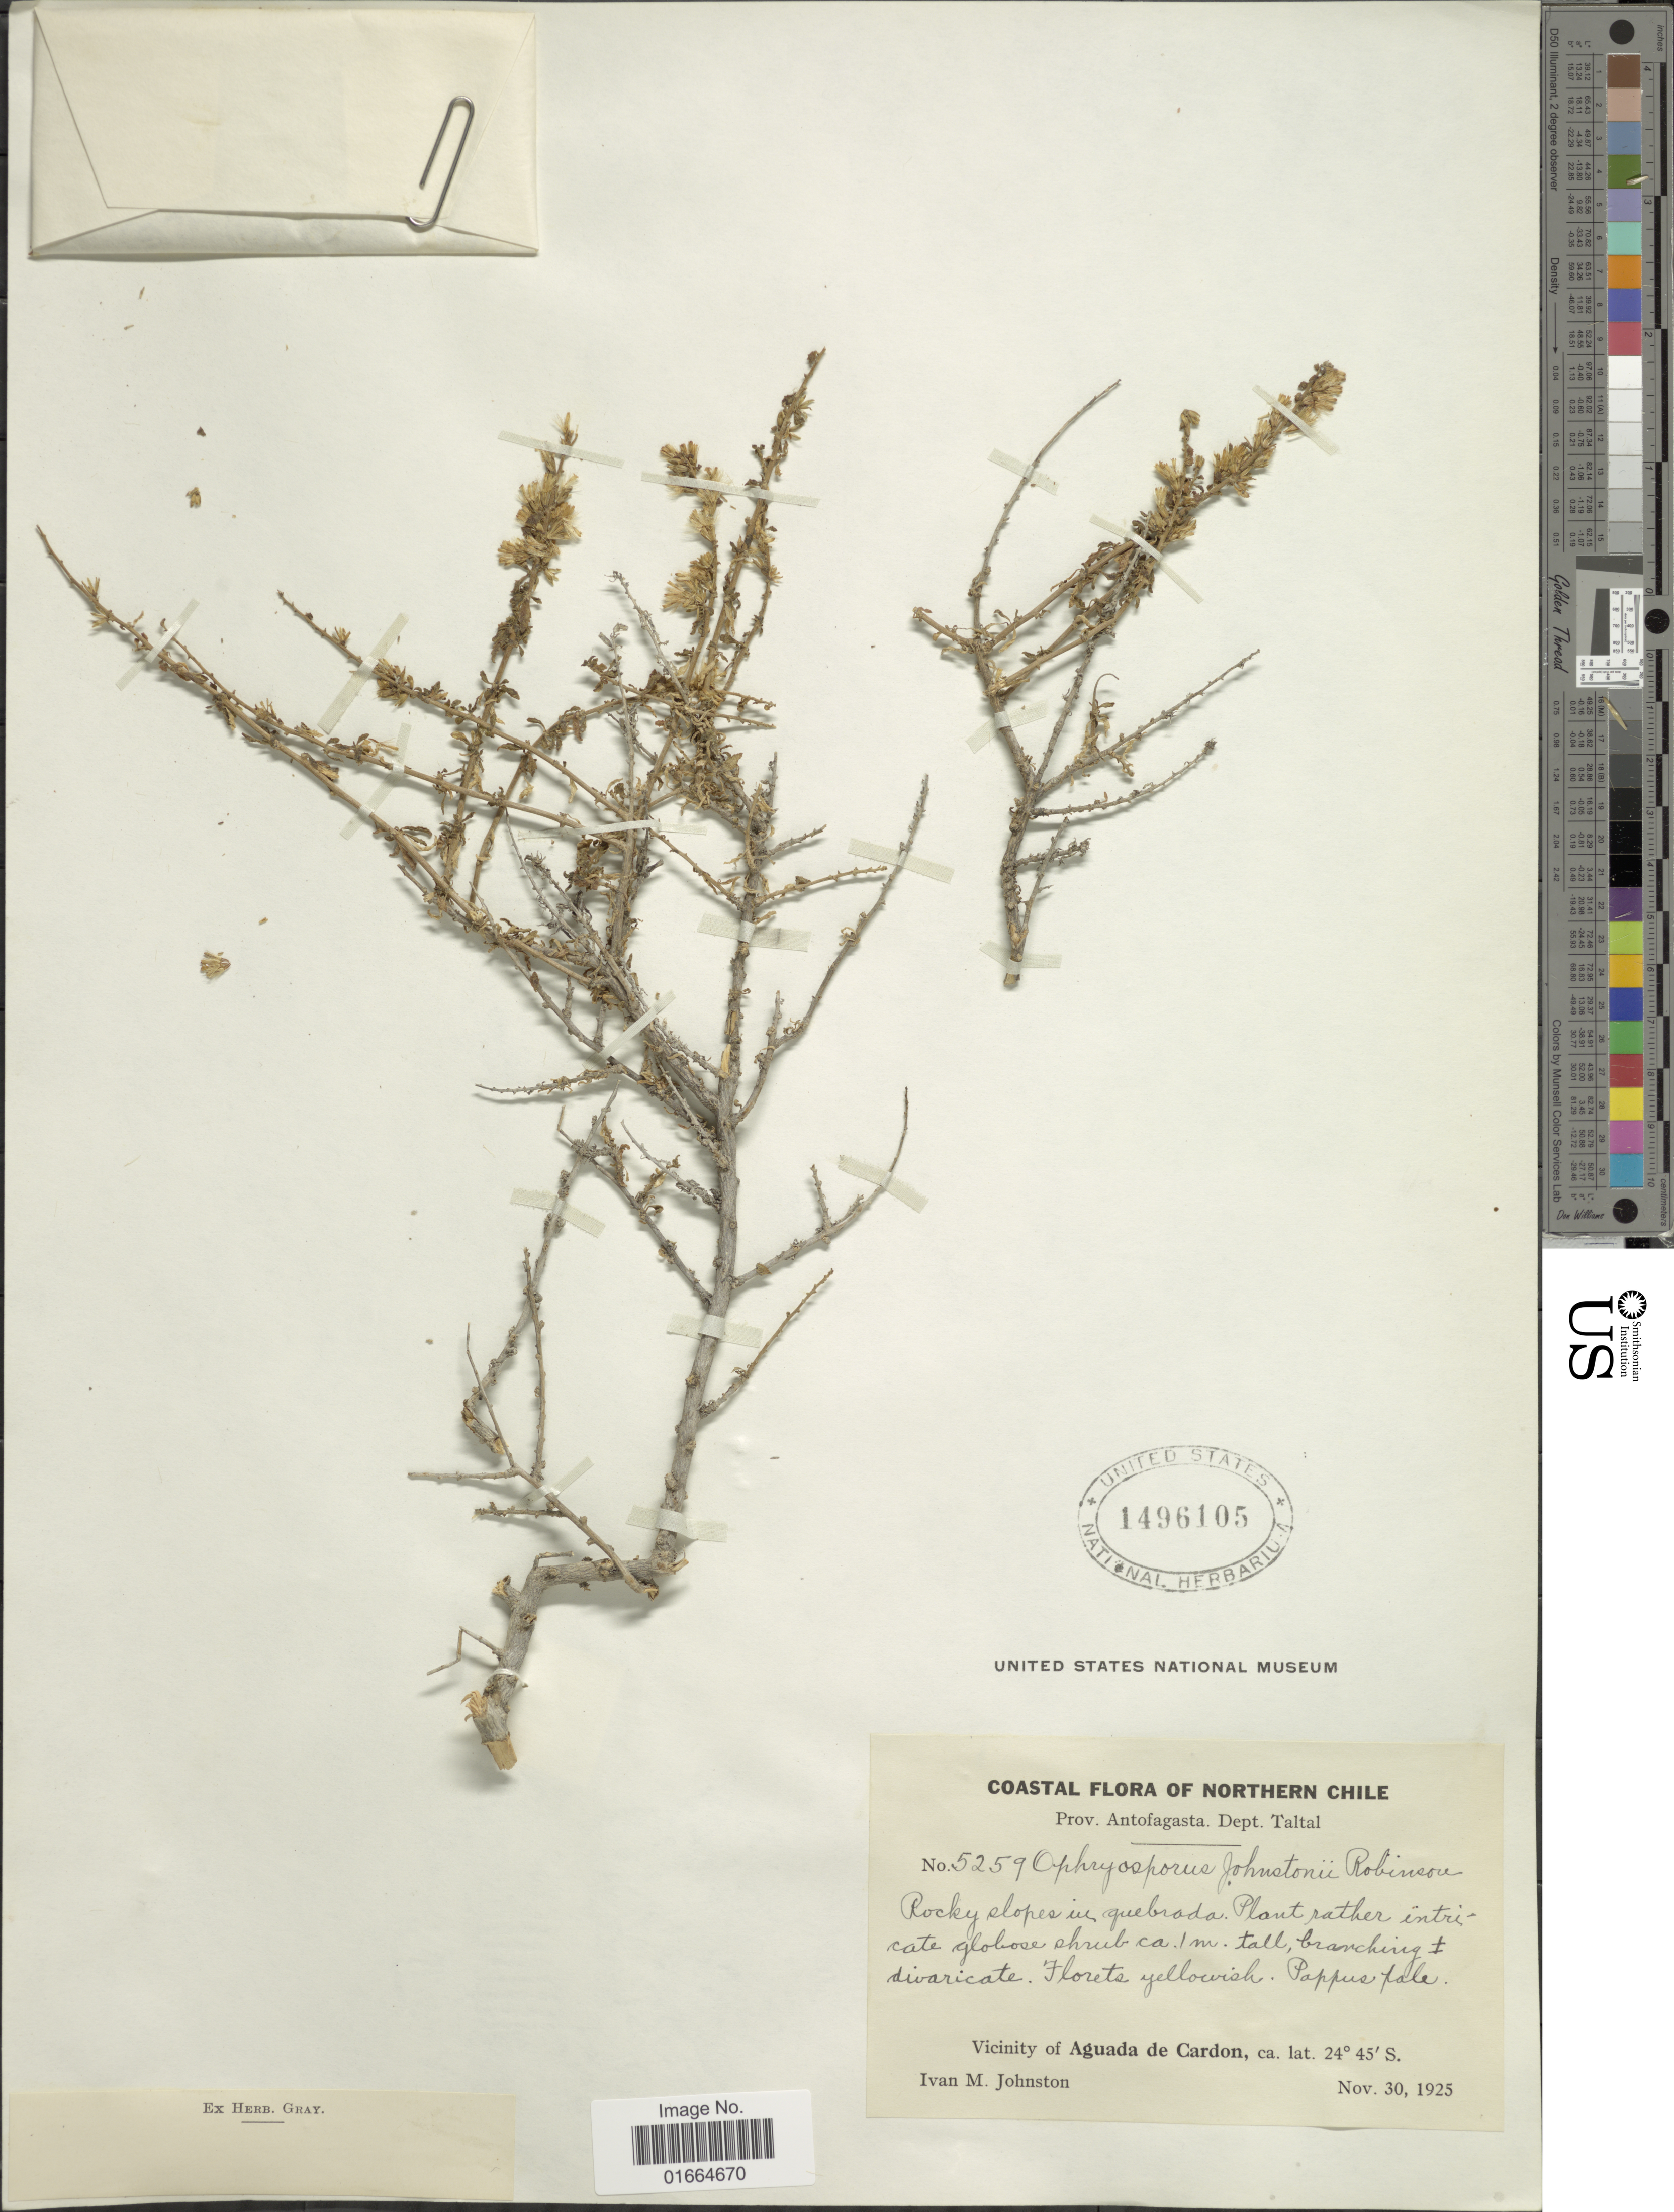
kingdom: Plantae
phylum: Tracheophyta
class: Magnoliopsida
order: Asterales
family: Asteraceae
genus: Ophryosporus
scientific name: Ophryosporus johnstonii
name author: B.L. Rob.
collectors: I.M. Johnston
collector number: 5259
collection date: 1925-11-30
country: Chile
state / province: Antofagasta (II)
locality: Coastal Flora of Northern Chile, Prov. Antofagaste, Dept. Taltal, Vicinity of Aguada de Cardon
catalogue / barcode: US 1496105